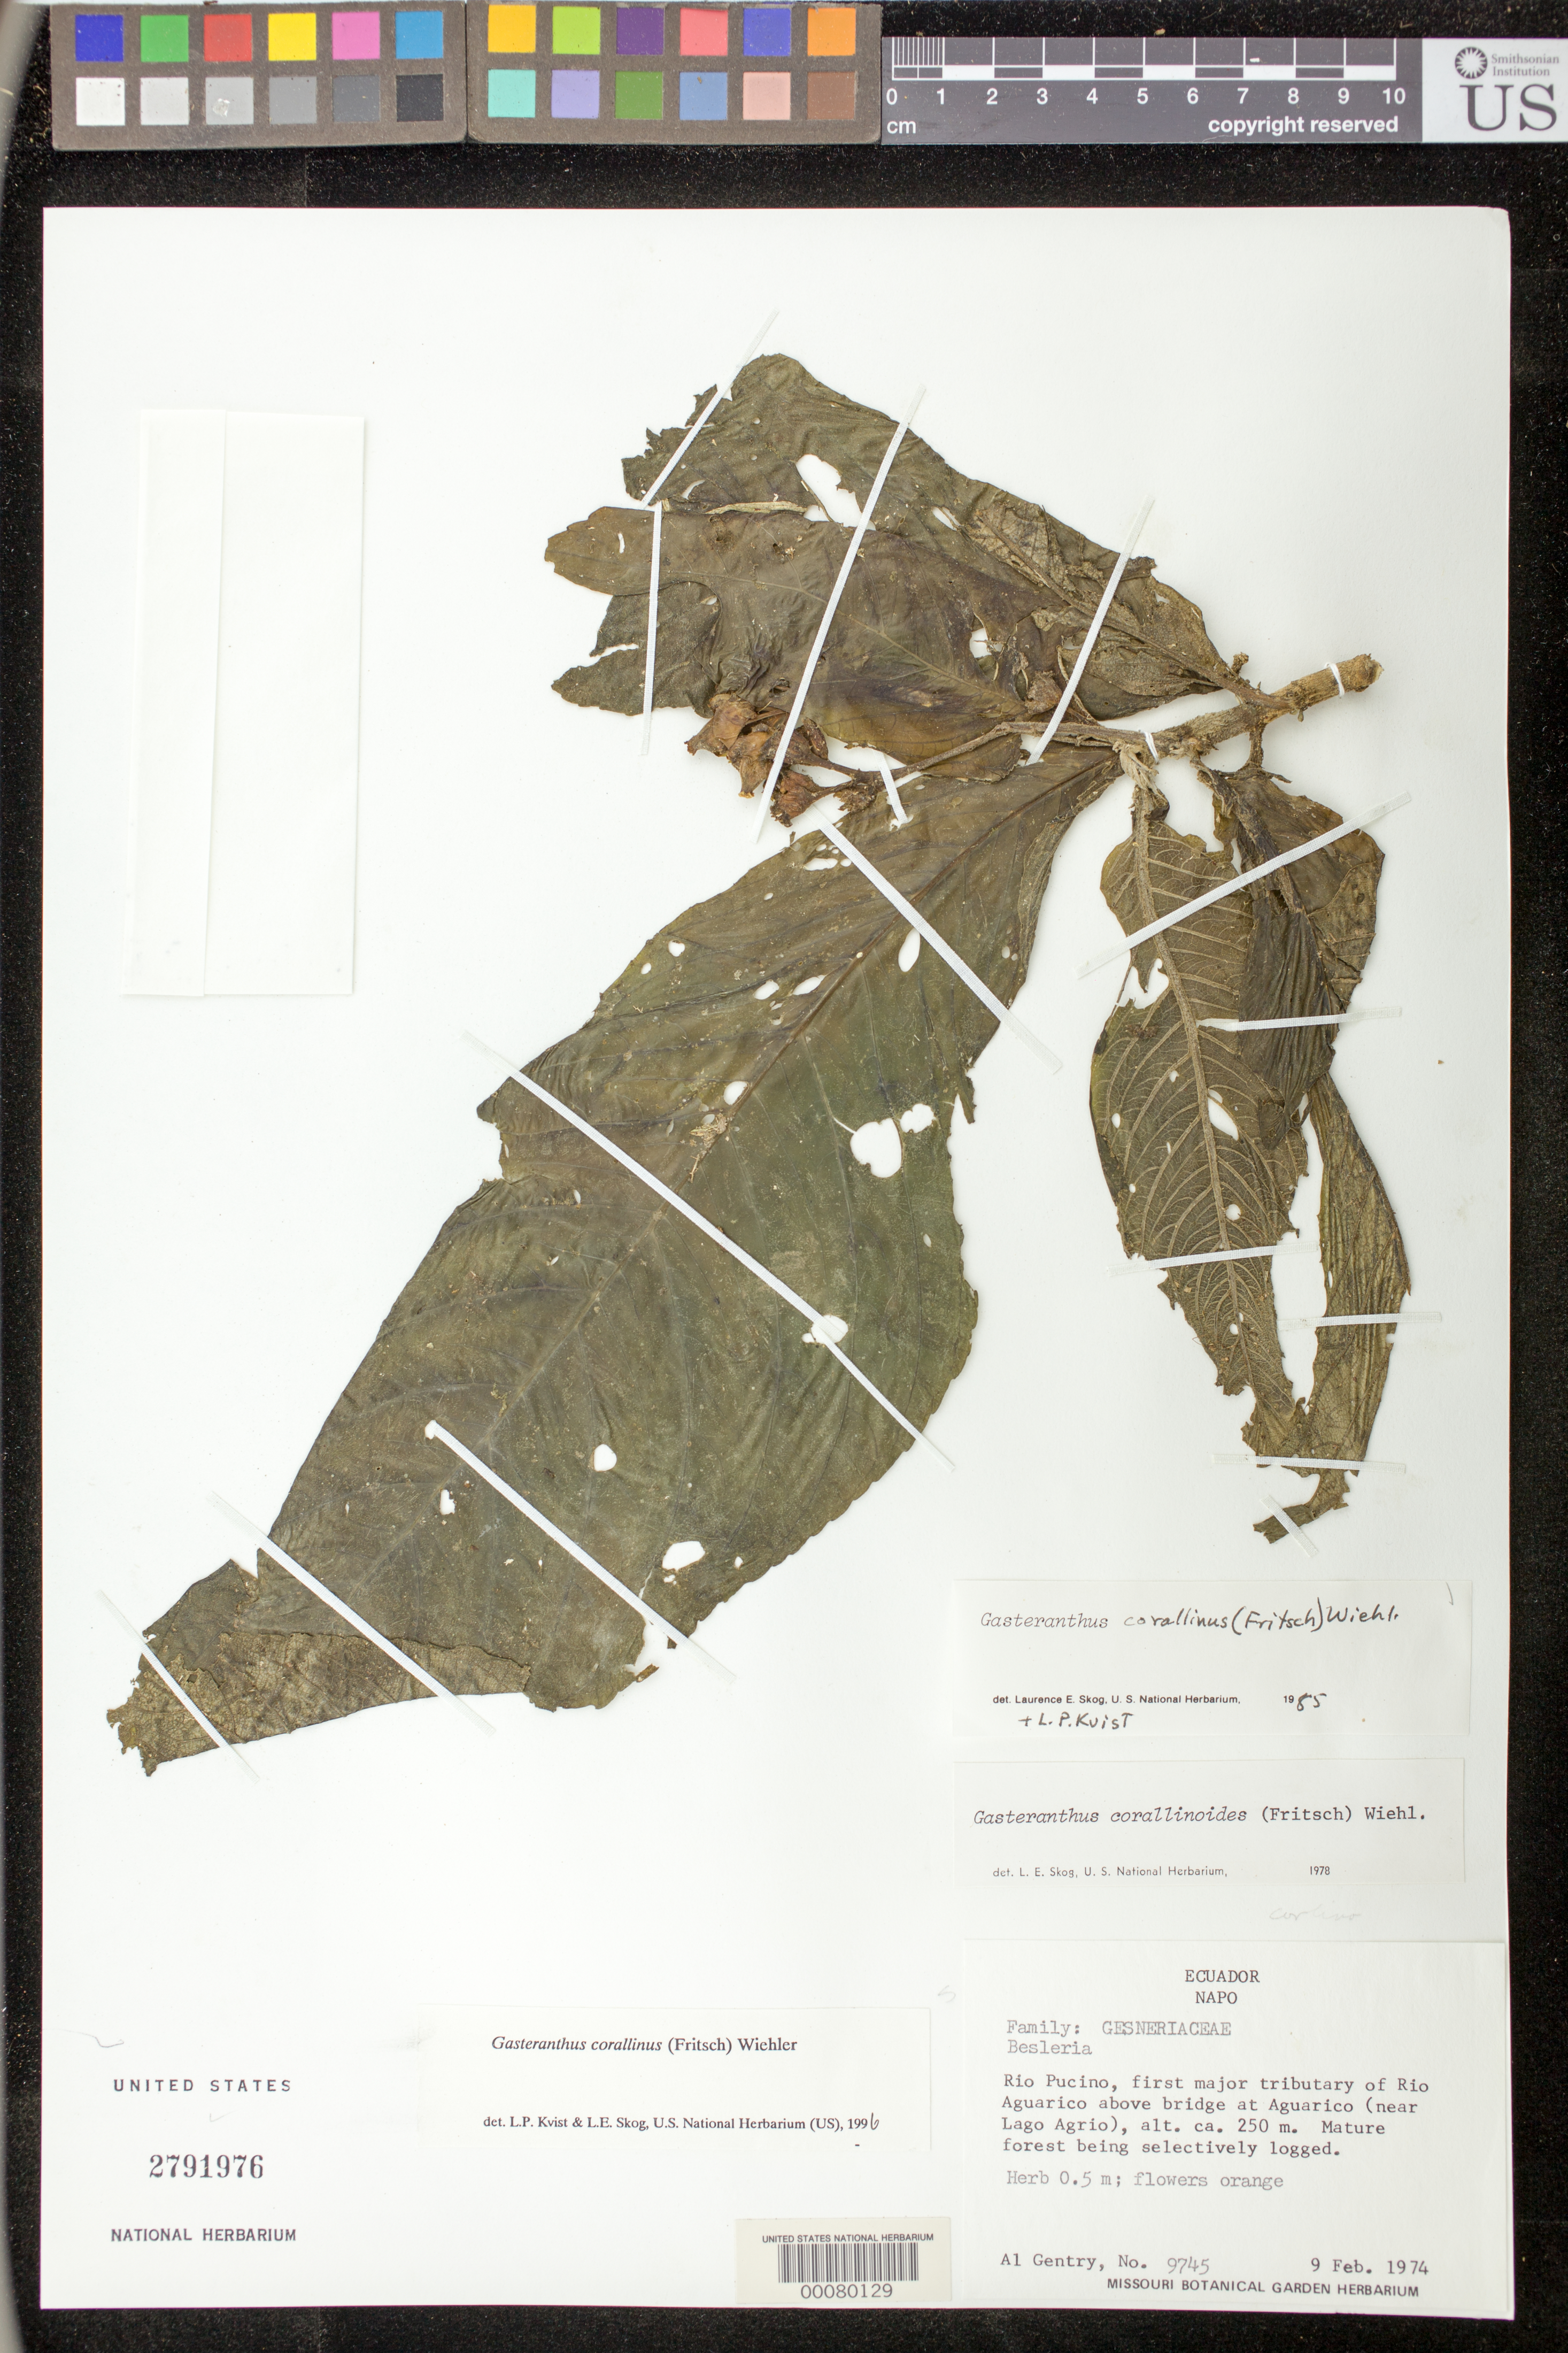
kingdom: Plantae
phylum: Tracheophyta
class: Magnoliopsida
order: Lamiales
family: Gesneriaceae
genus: Gasteranthus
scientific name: Gasteranthus corallinus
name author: (Fritsch) Wiehler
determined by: Skog, Laurence E.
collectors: A. H. Gentry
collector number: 9745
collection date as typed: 09 Feb 1974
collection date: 1974-02-09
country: Ecuador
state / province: Sucumbíos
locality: ("Napo.") Rio Pucino, first major tributary of Rio Aguarico above bridge at Aguarico (near Lago Agrio)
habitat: Mature forest being selectively logged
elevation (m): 250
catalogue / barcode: US 2791976